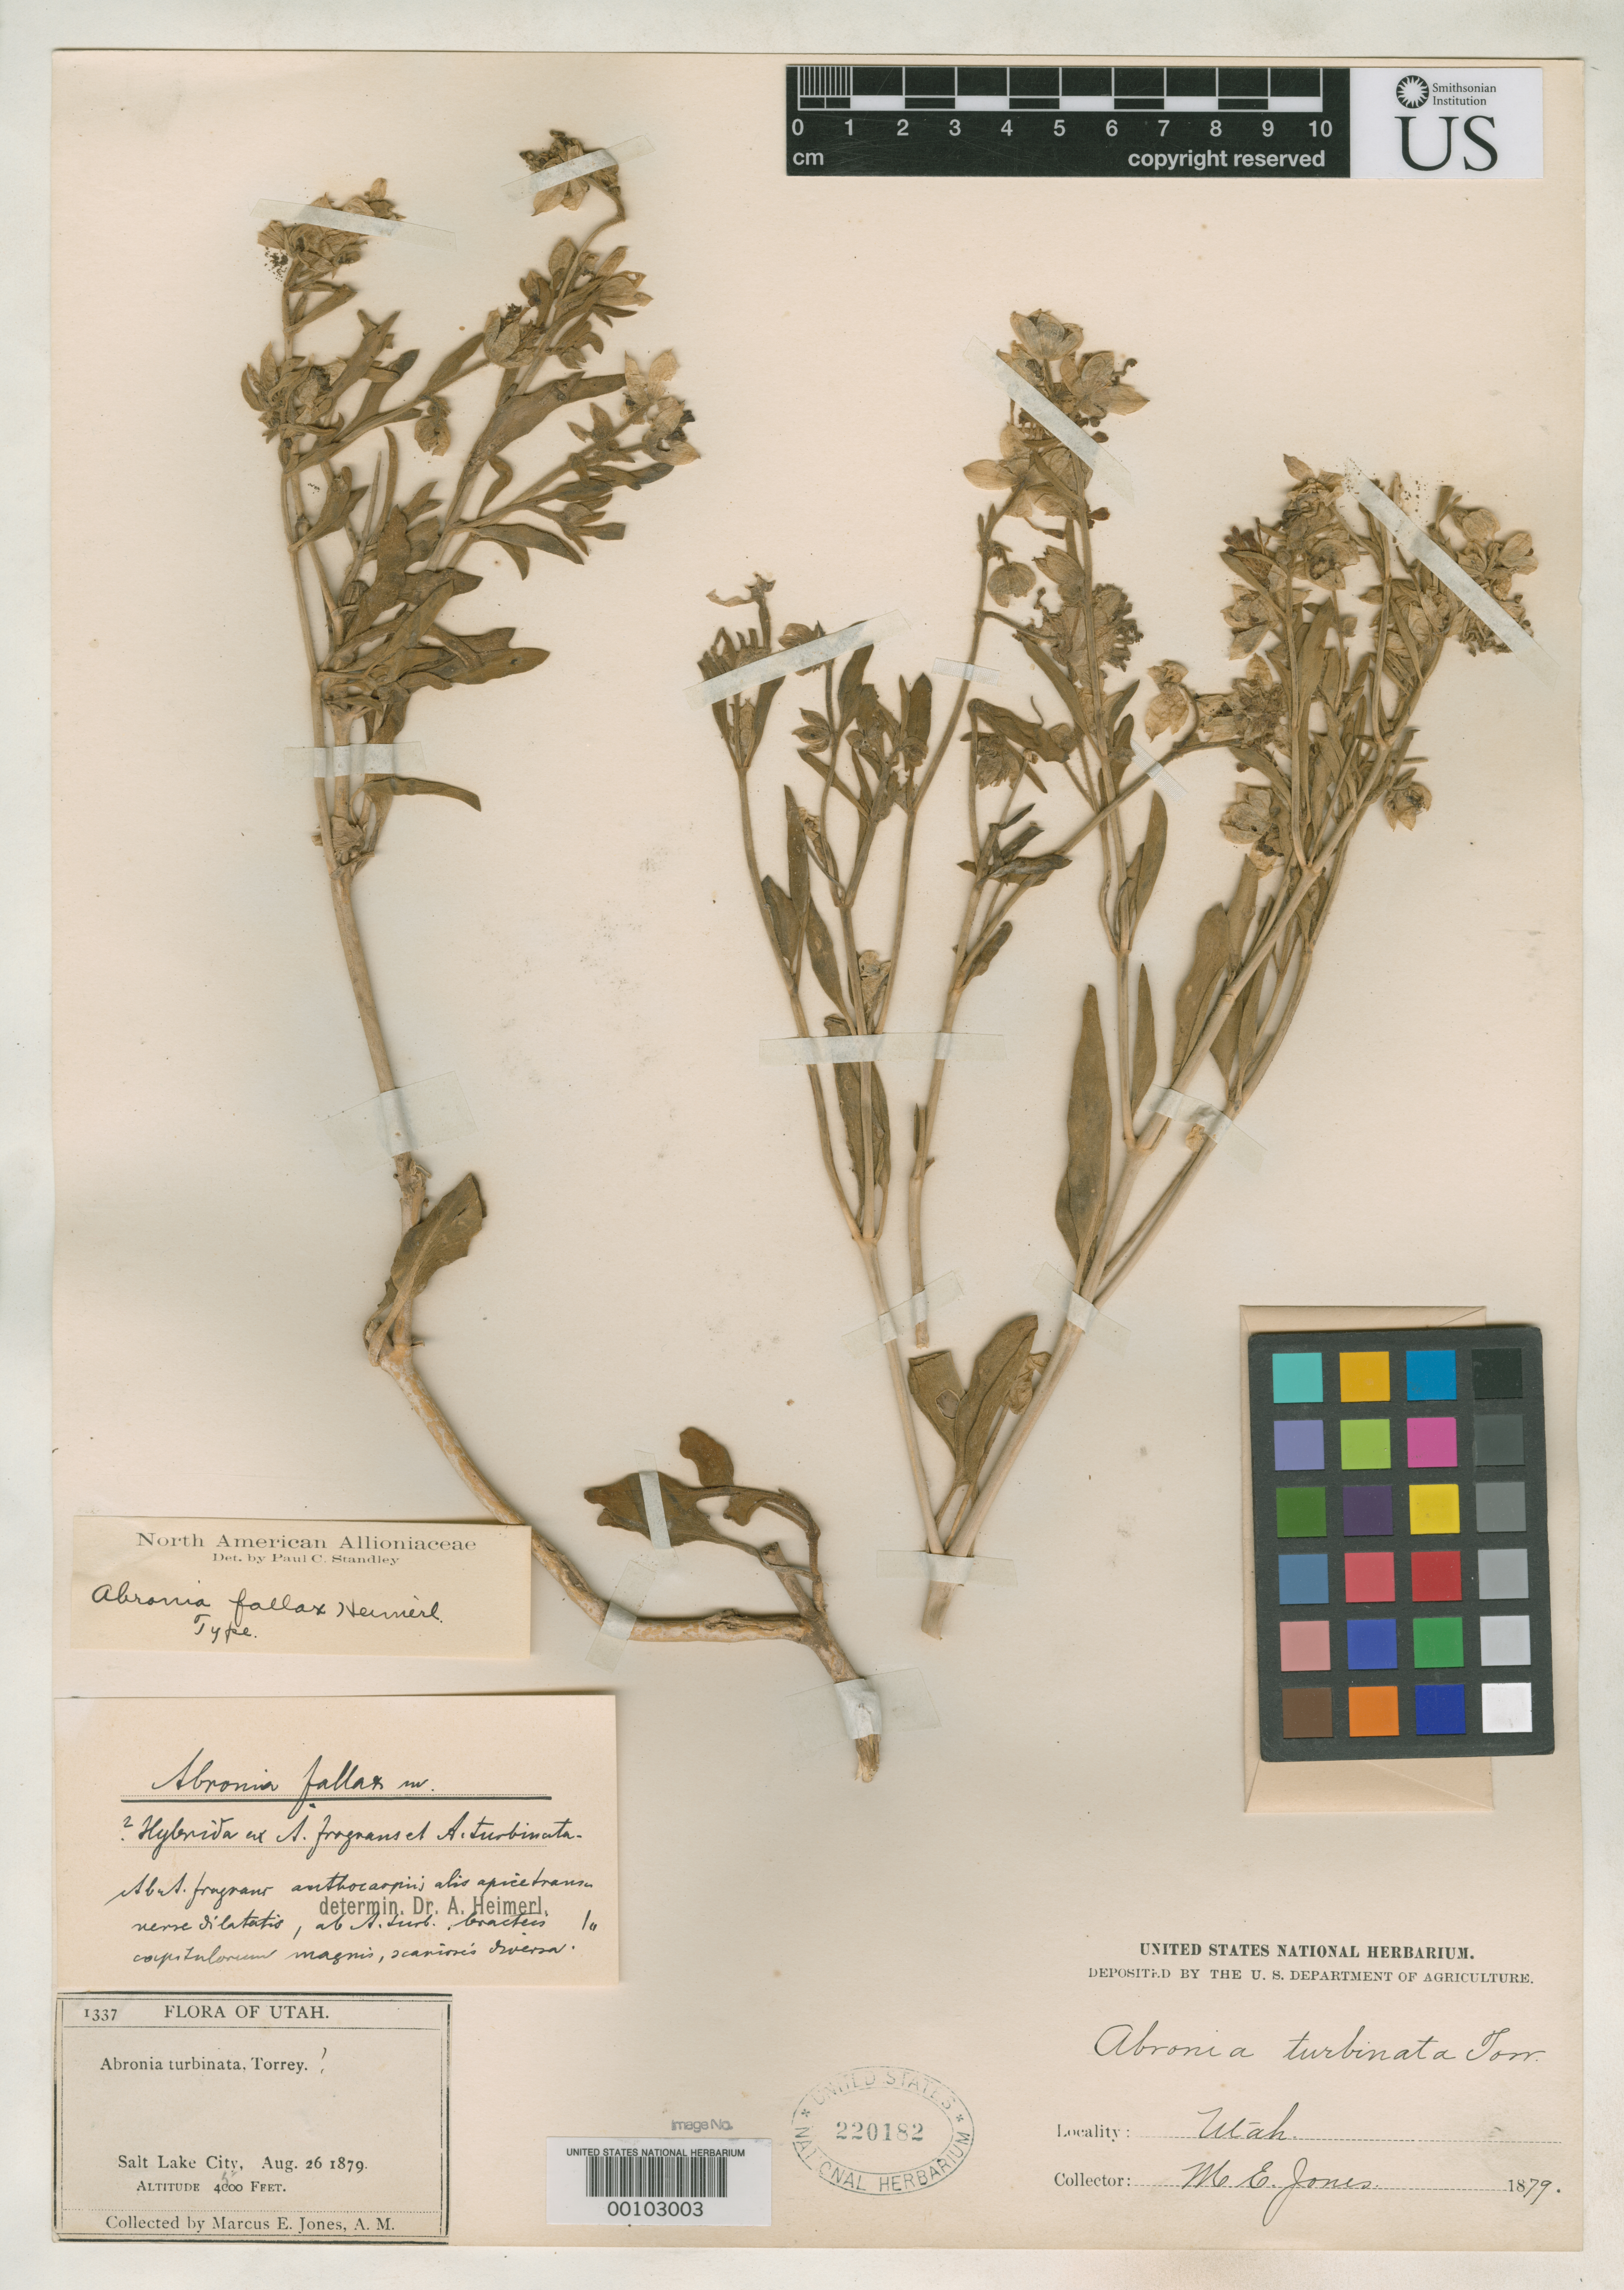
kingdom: Plantae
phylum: Tracheophyta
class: Magnoliopsida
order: Caryophyllales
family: Nyctaginaceae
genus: Abronia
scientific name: Abronia fallax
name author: Heimerl ex Rydb.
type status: Holotype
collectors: M. E. Jones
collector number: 1337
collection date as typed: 26 Aug 1879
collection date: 1879-08-26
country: United States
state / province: Utah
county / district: Salt Lake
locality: Salt Lake City.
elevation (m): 1219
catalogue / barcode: US 220182